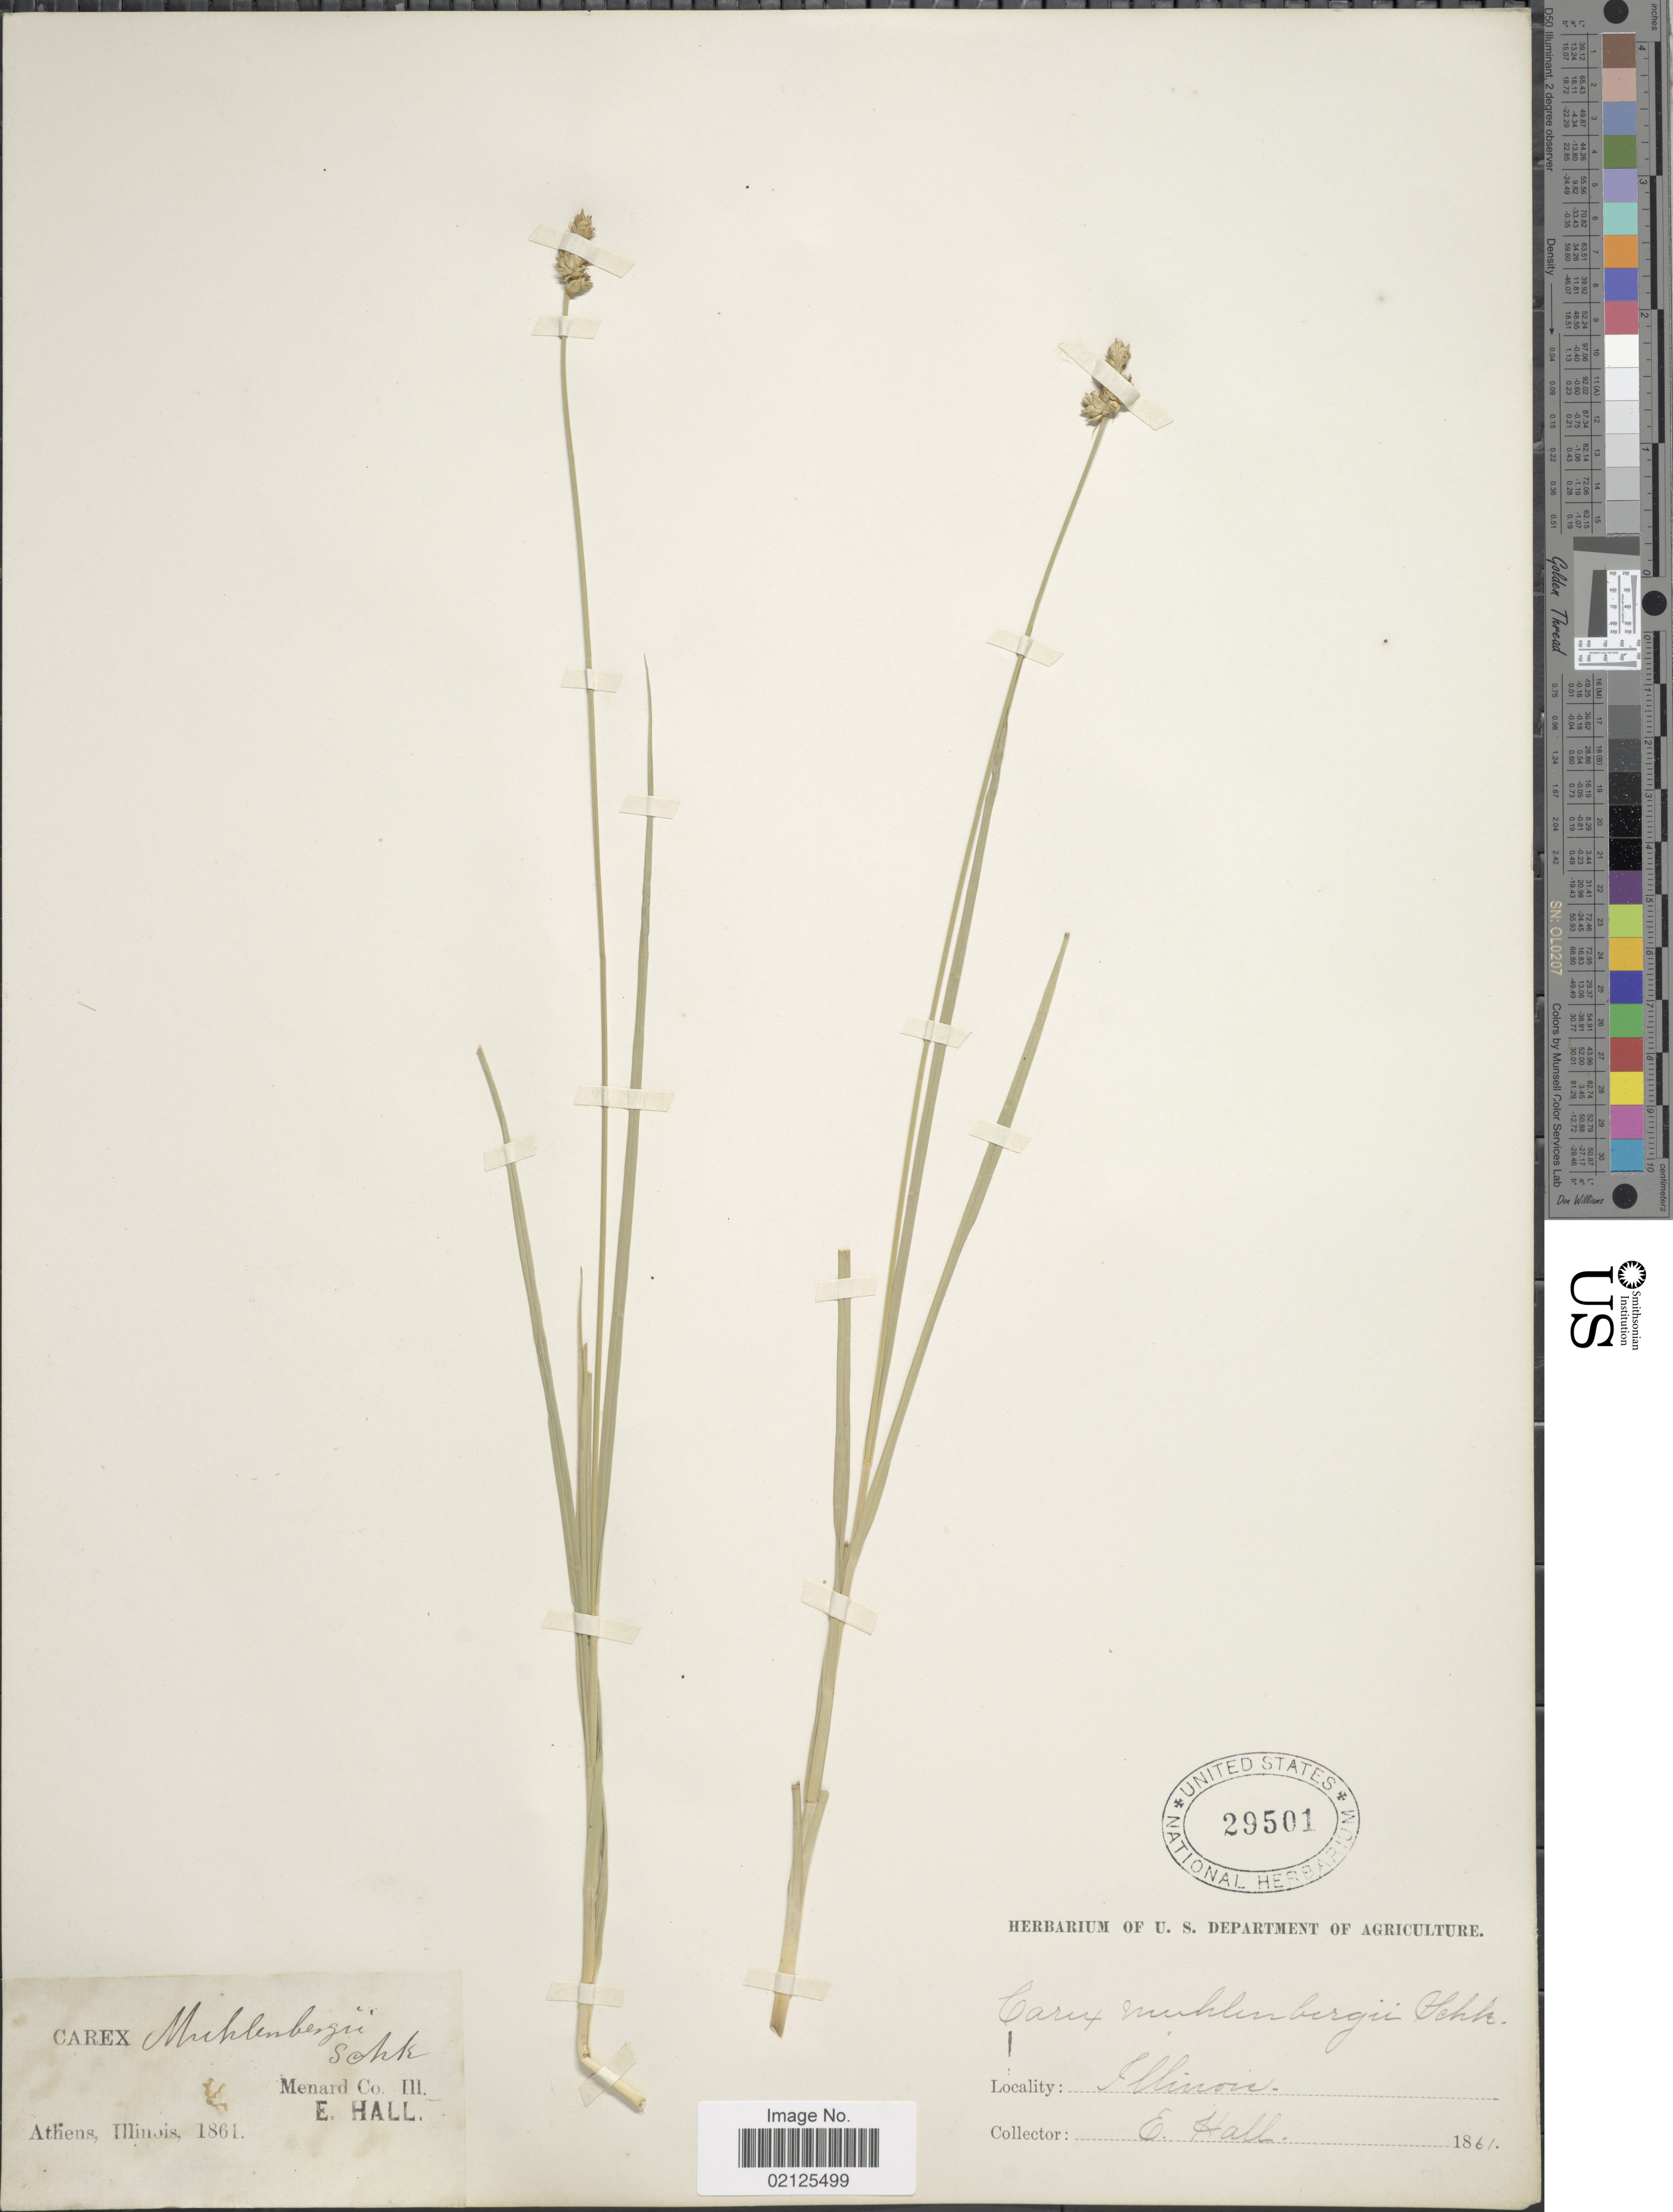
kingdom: Plantae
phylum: Tracheophyta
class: Liliopsida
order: Poales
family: Cyperaceae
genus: Carex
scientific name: Carex muehlenbergii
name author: Willd.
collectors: E. Hall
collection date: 1861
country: United States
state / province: Illinois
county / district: Menard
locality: Athens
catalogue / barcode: US 29501